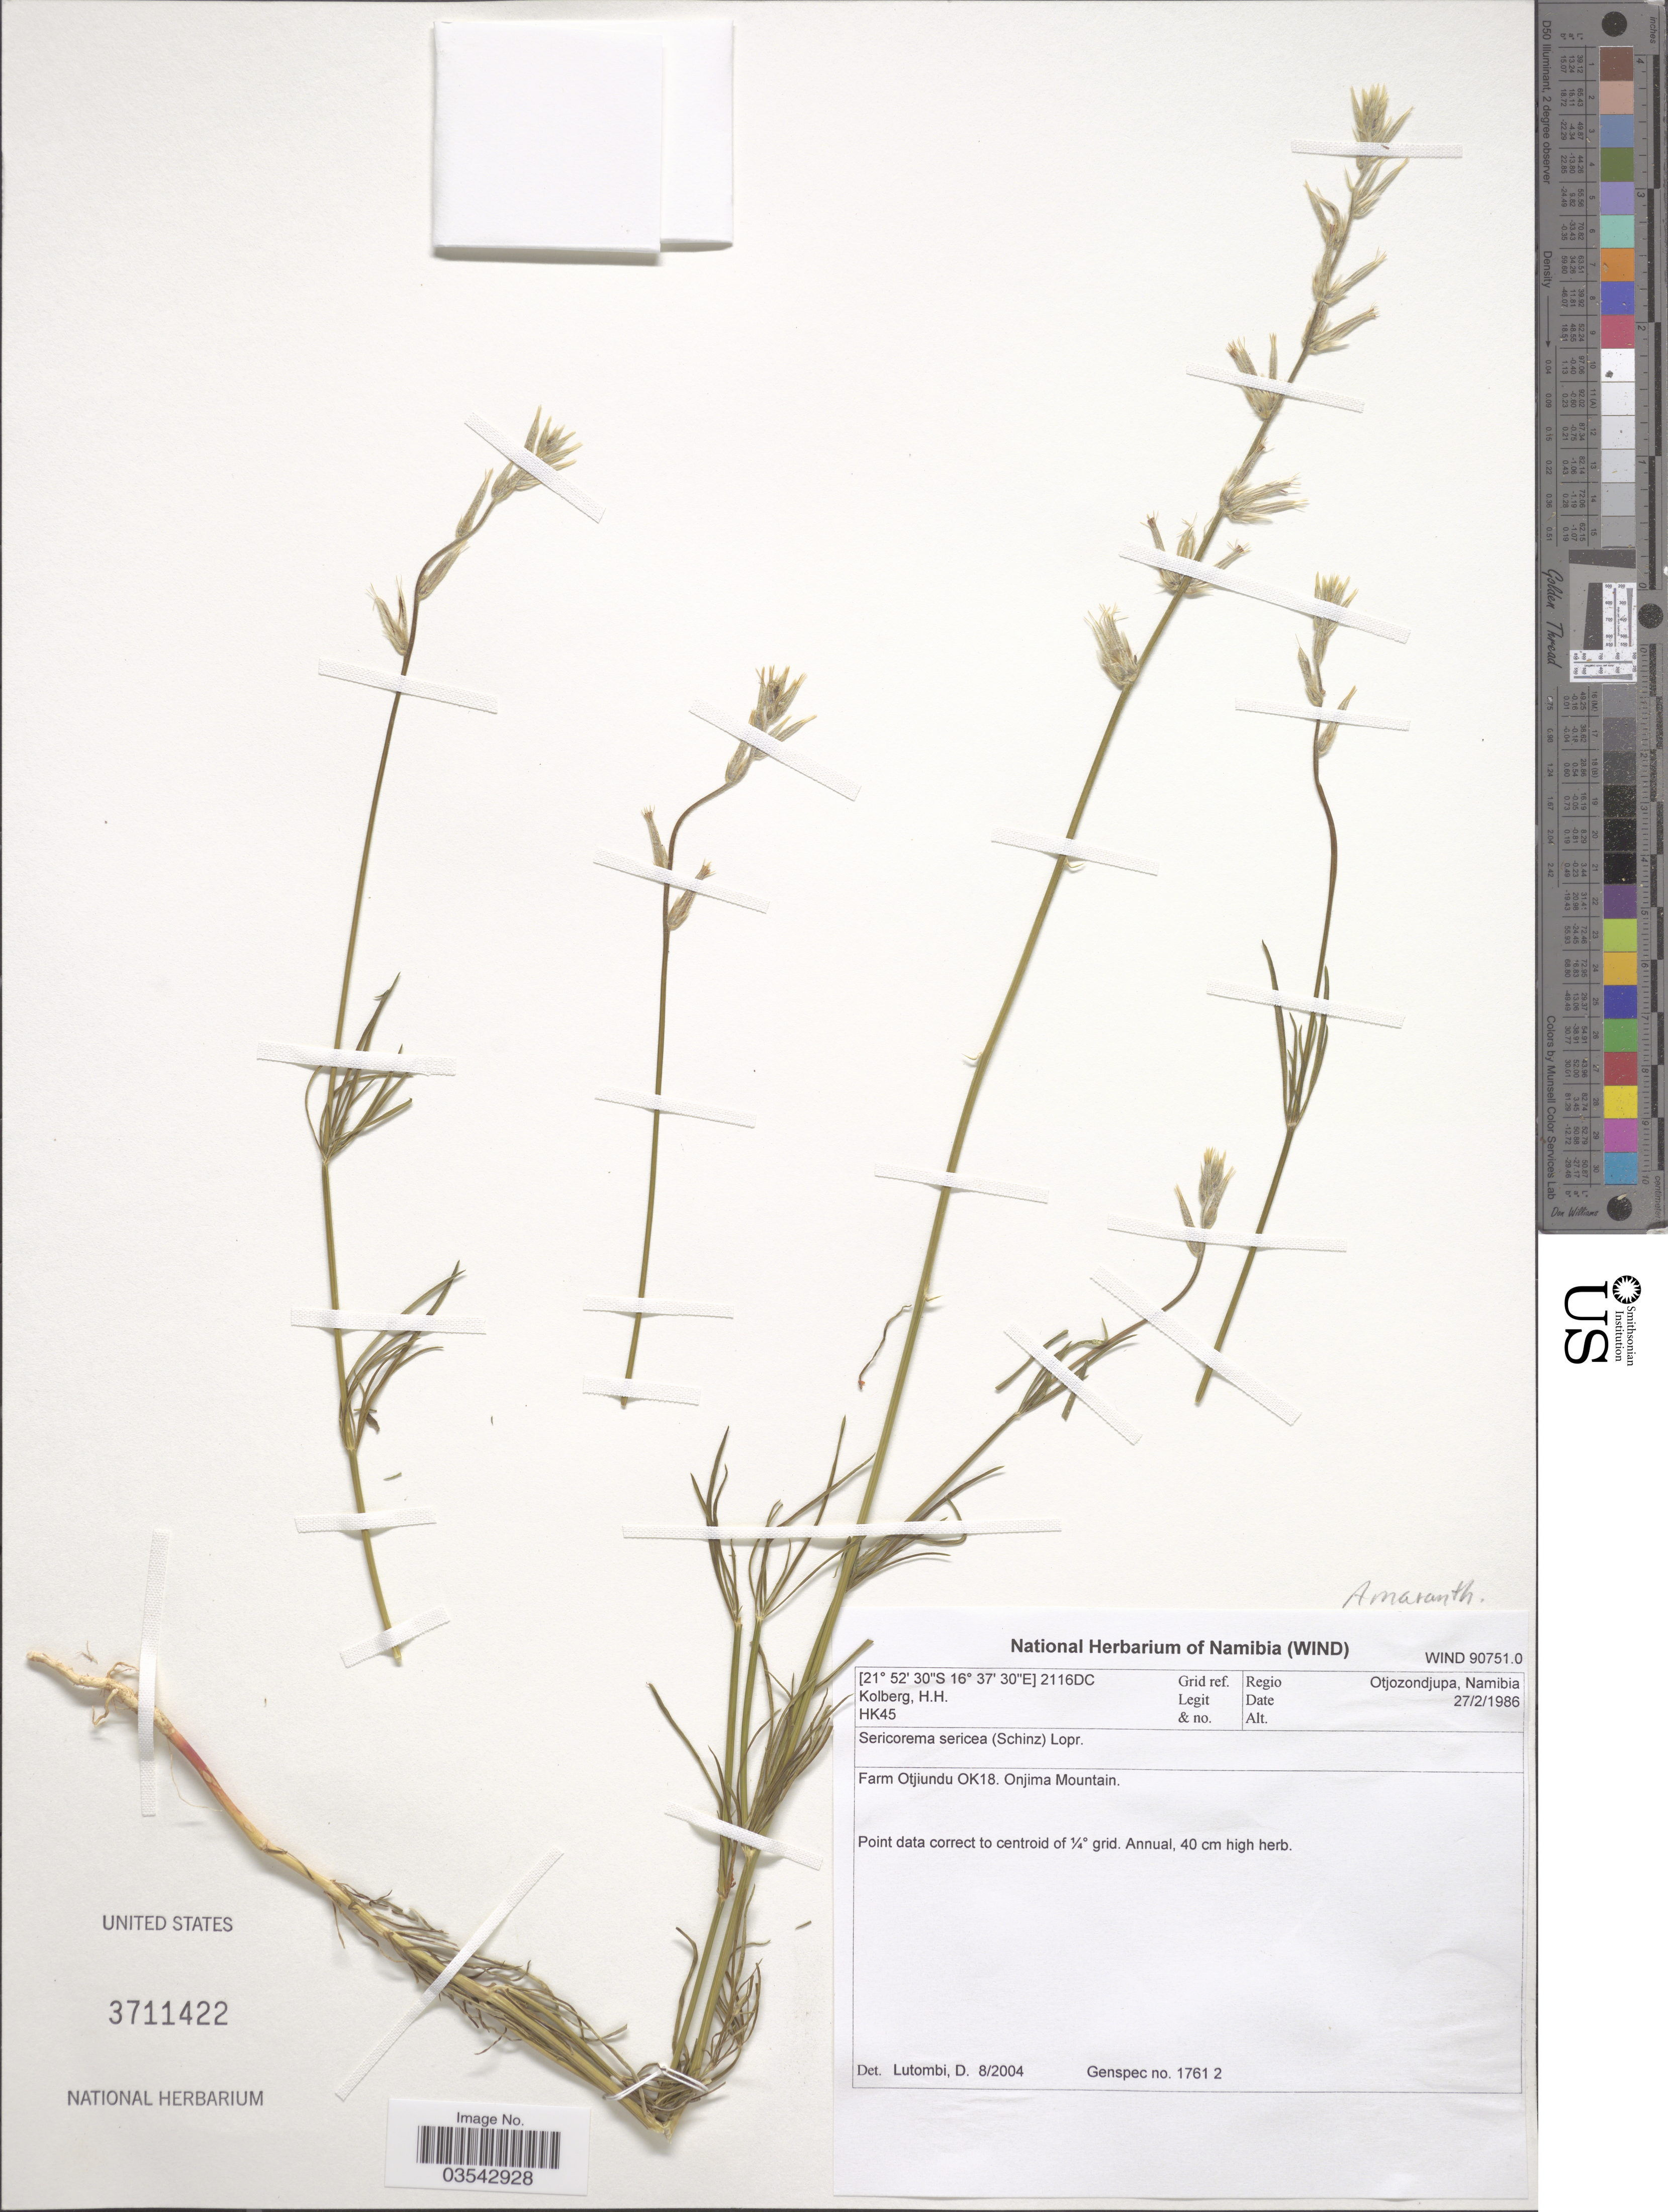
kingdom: Plantae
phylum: Tracheophyta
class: Magnoliopsida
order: Caryophyllales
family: Amaranthaceae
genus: Sericocoma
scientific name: Sericocoma sericea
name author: Schinz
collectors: H. H. Kolberg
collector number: HK45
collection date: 1986-02-27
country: Namibia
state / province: Otjozondjupa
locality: Grid ref. 2116DC. Regio Otjozondjupa. Farm Otjiundu OK18. Onjima Mountain.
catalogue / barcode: US 3711422